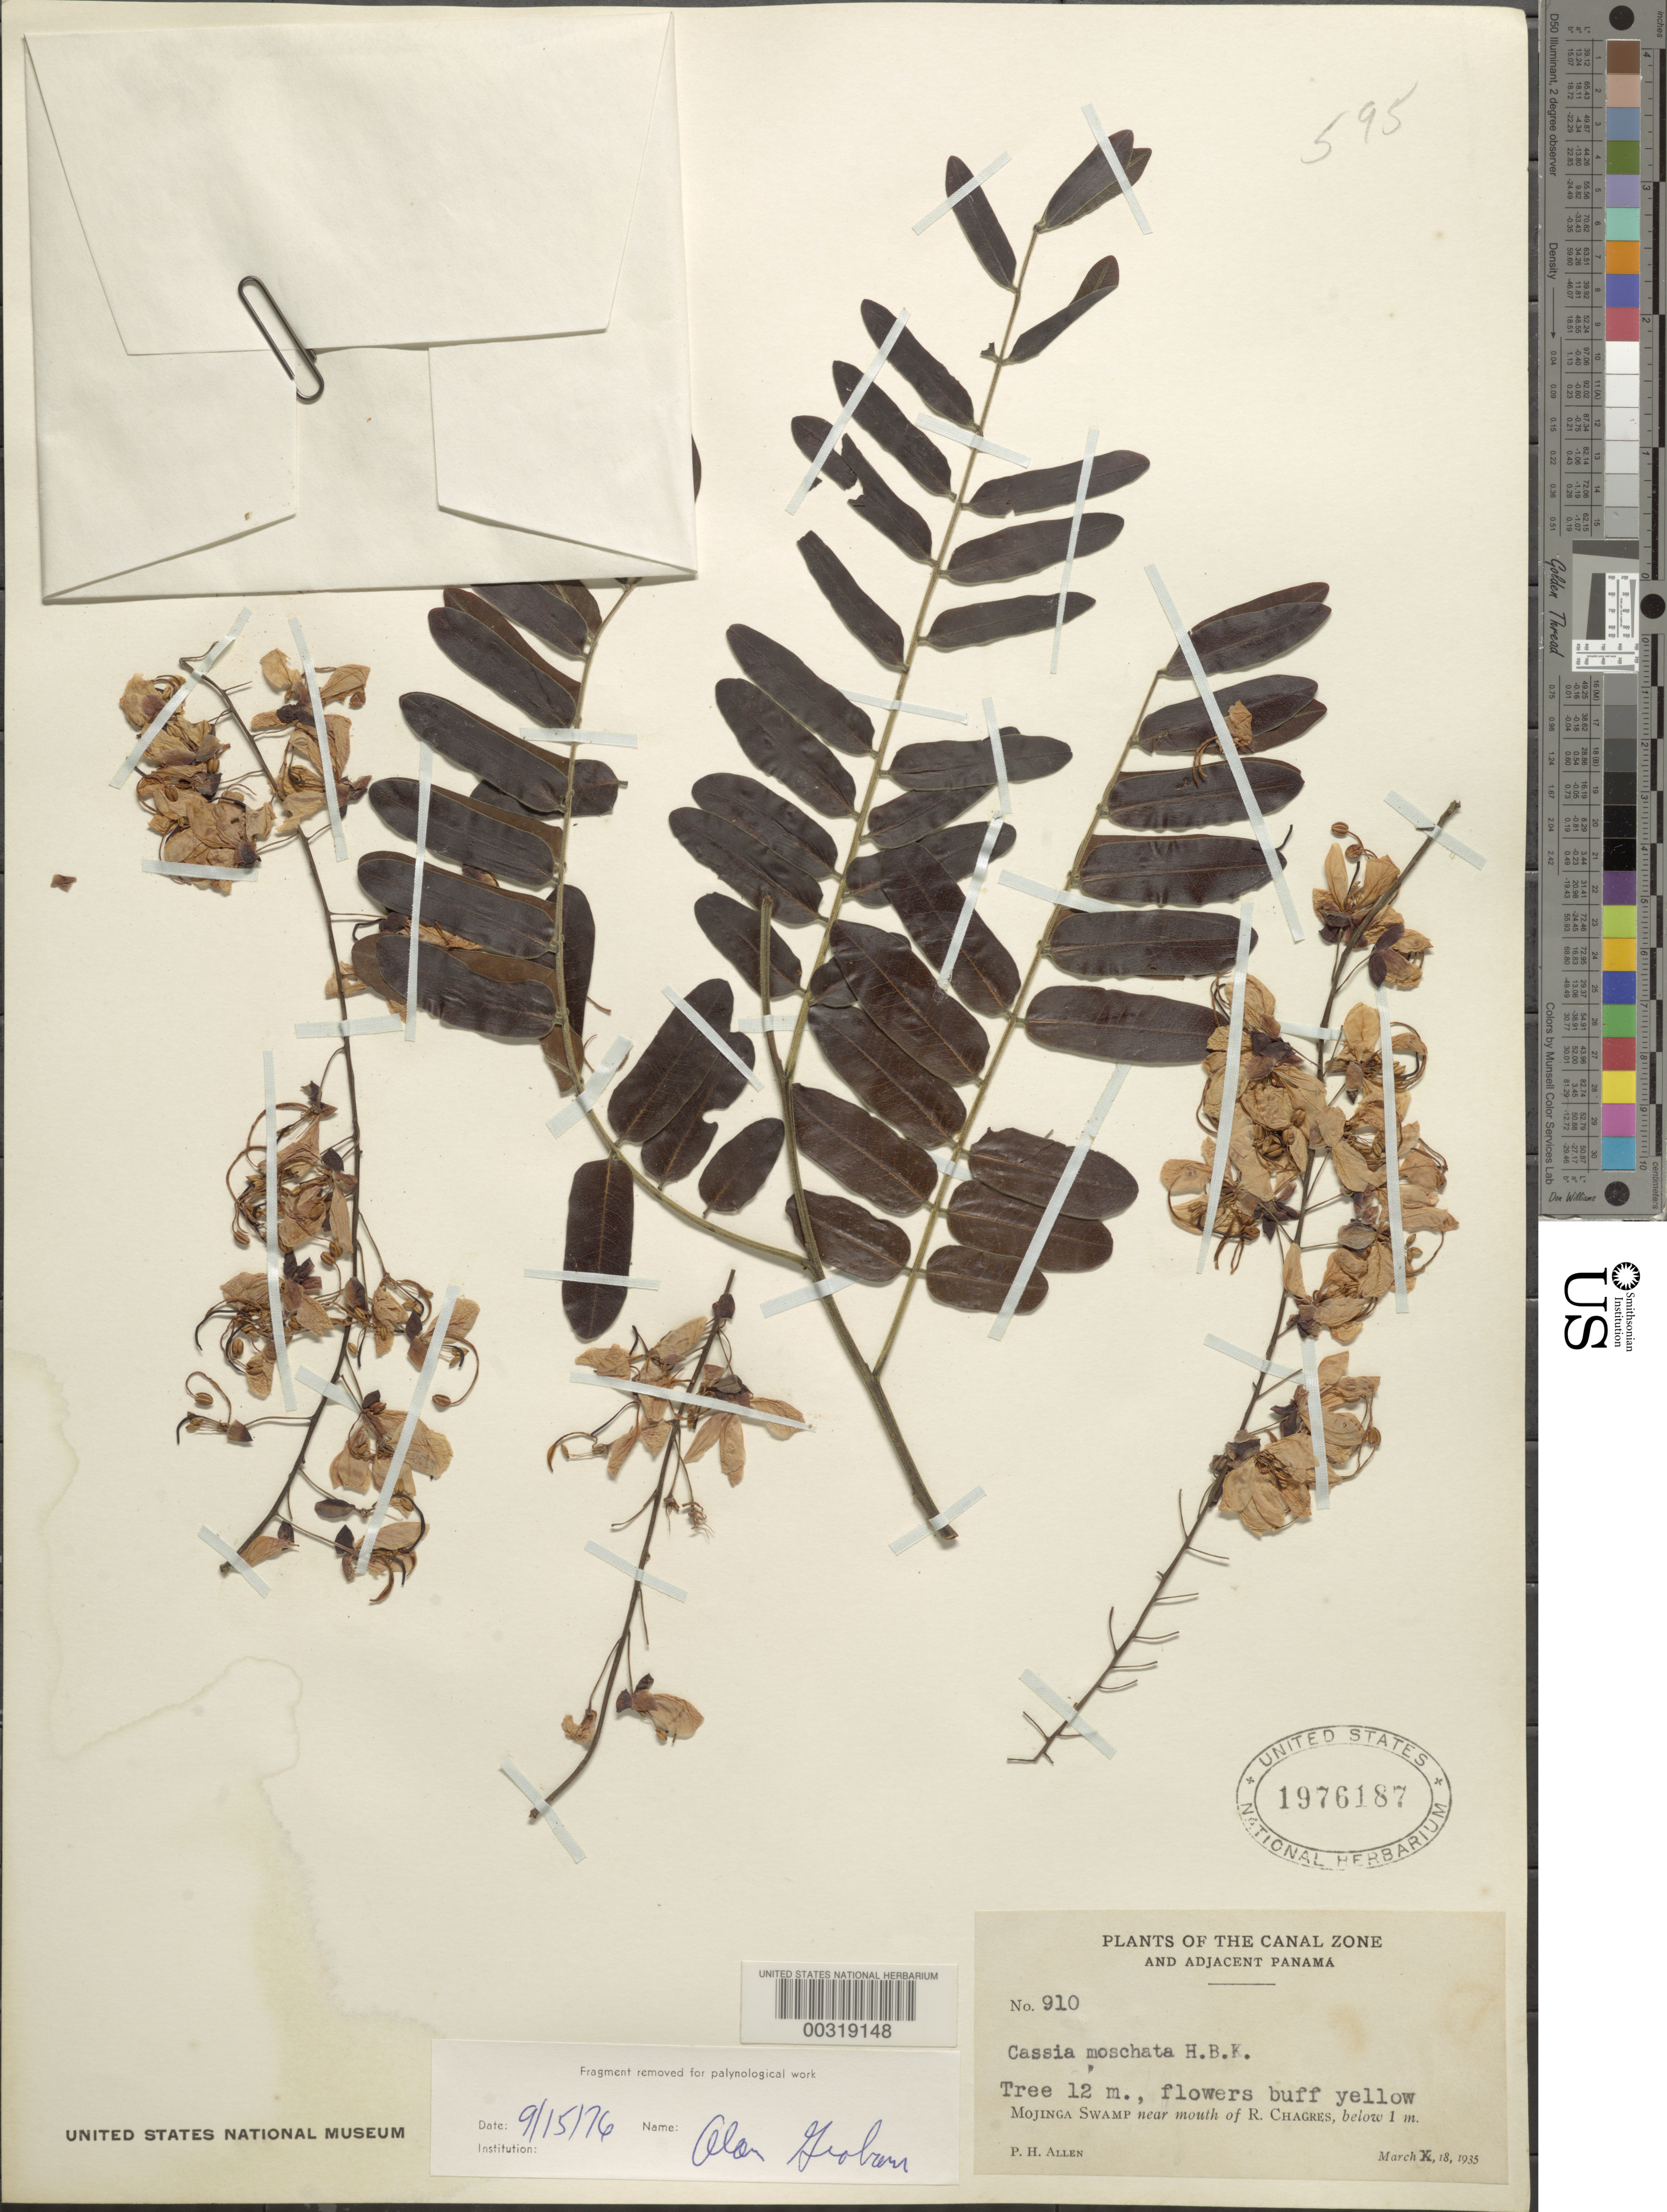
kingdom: Plantae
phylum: Tracheophyta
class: Magnoliopsida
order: Fabales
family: Fabaceae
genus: Cassia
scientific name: Cassia moschata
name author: Kunth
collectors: P. H. Allen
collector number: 910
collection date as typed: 18 Mar 1935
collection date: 1935-03-18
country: Panama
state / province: Panamá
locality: Mojinga Swamp near mouth of Rio Chagres, below 1m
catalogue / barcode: US 1976187